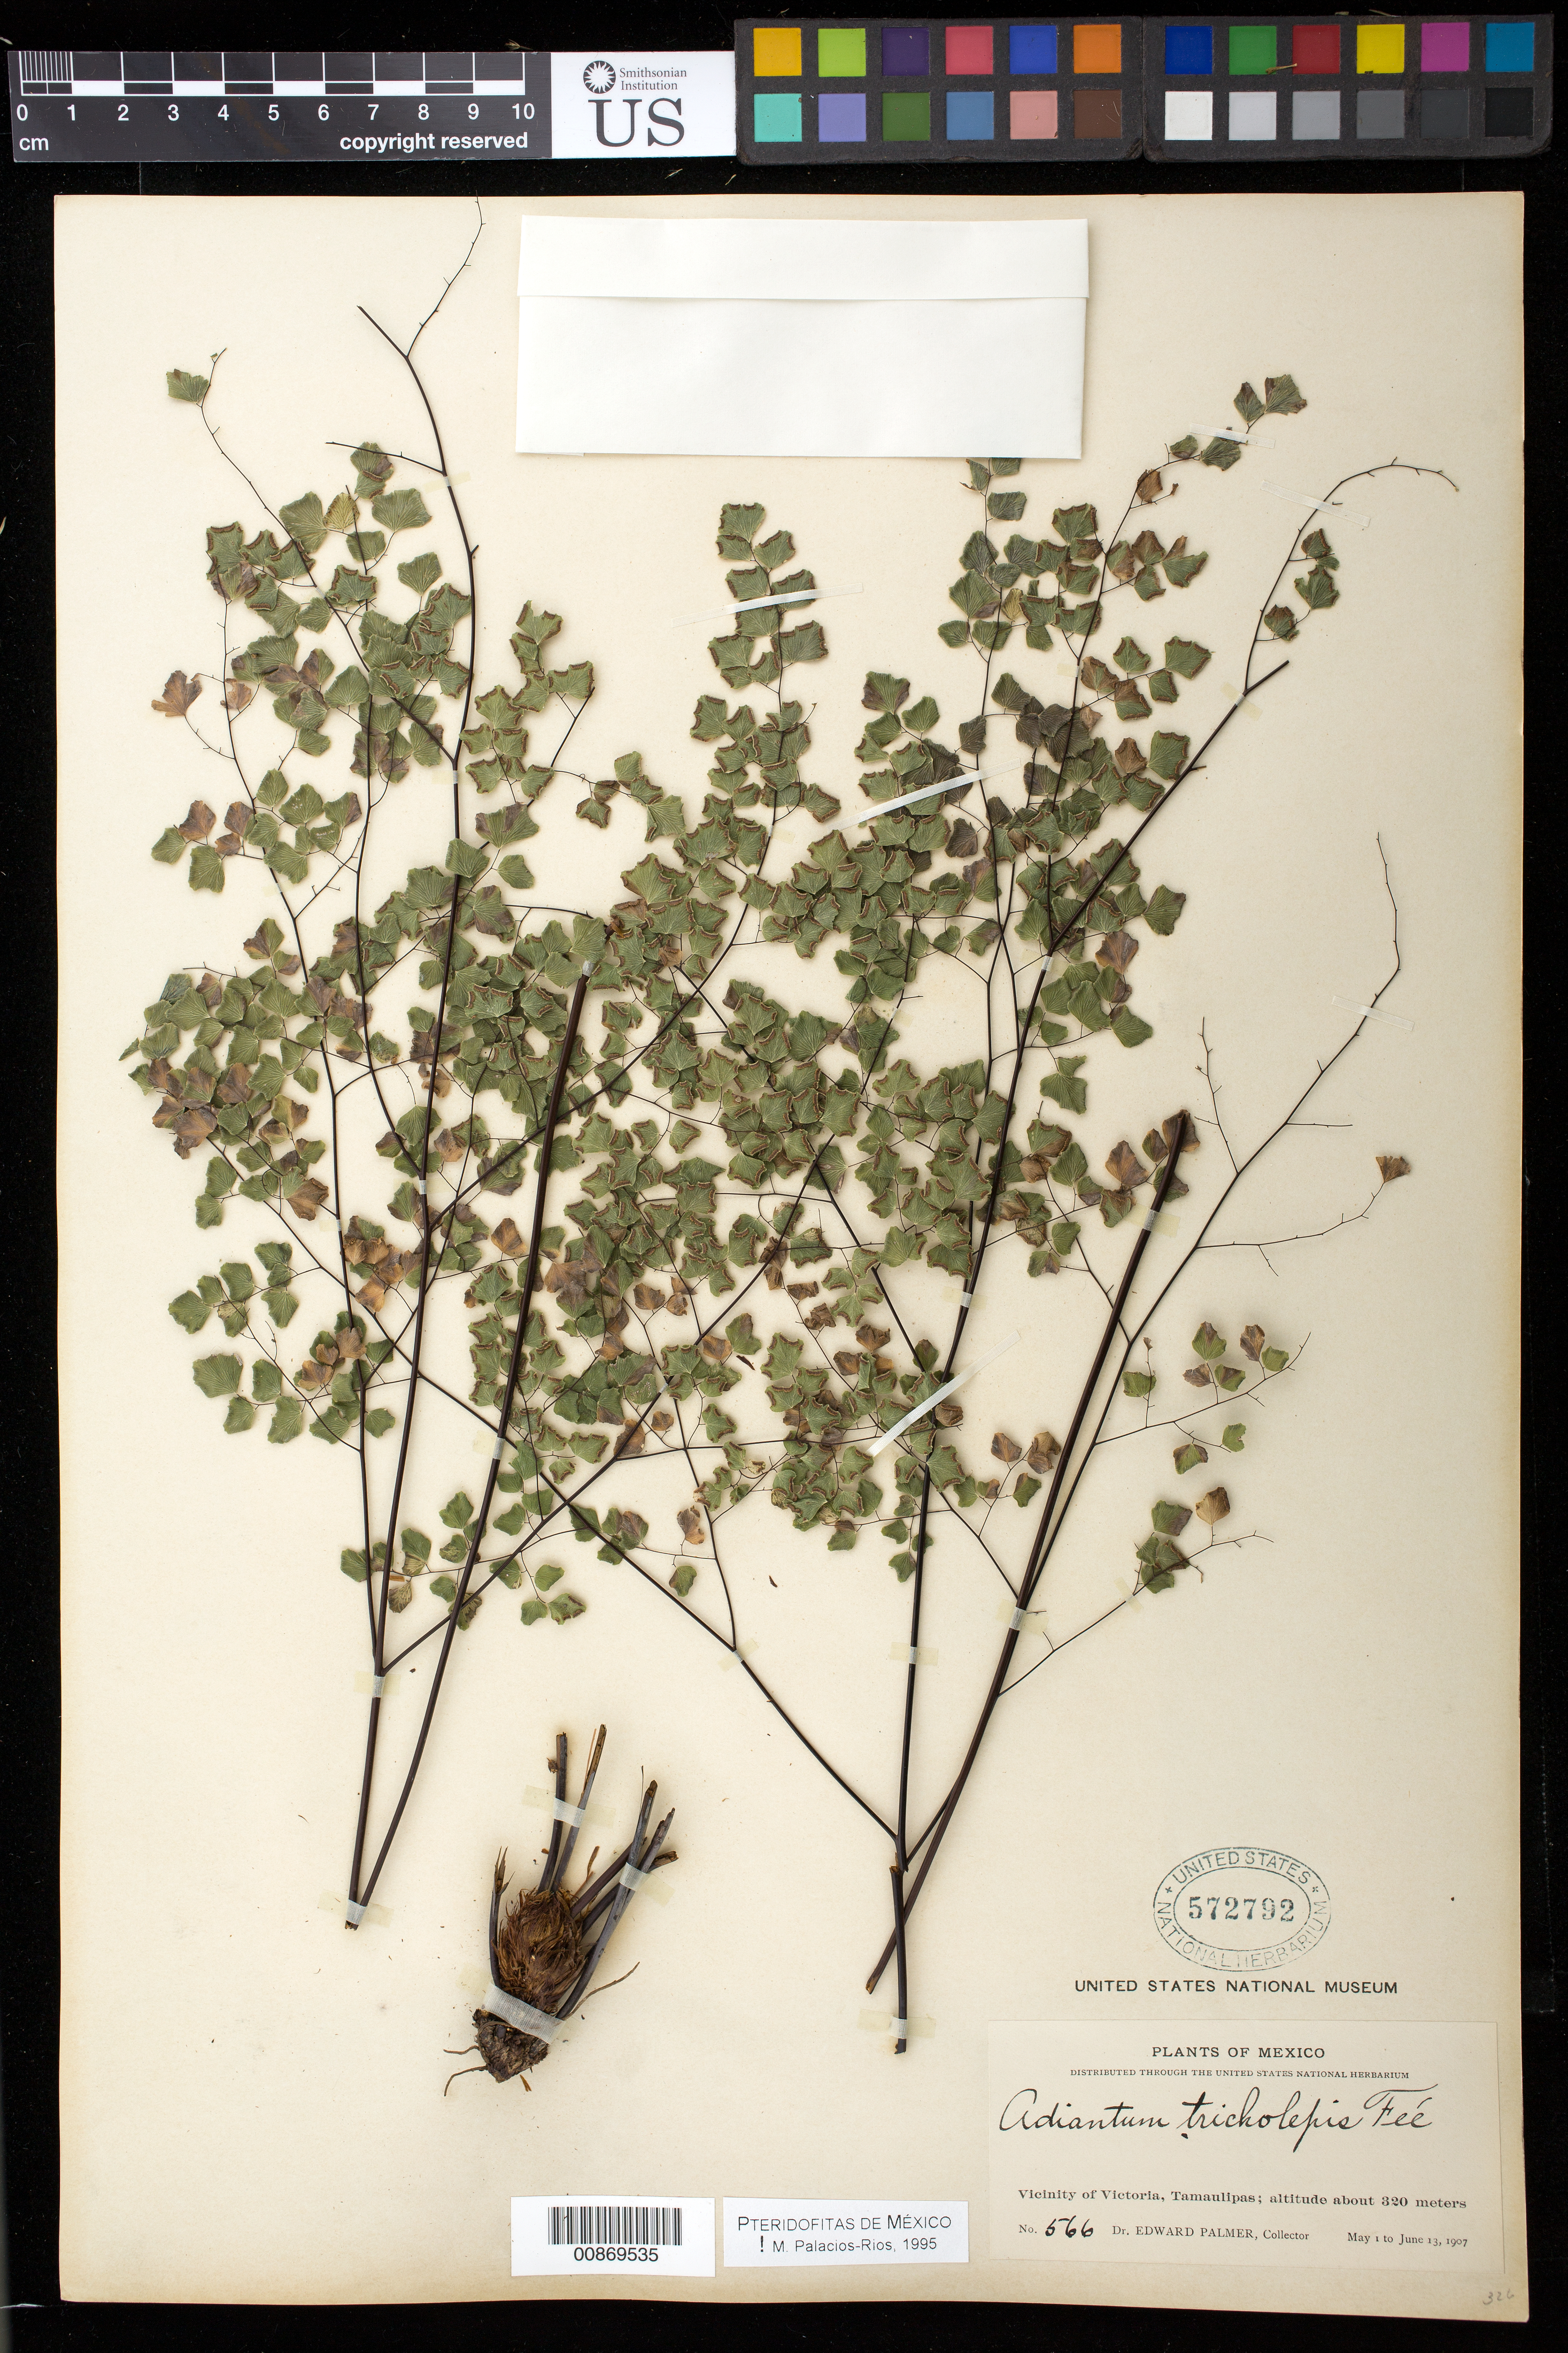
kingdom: Plantae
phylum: Tracheophyta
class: Polypodiopsida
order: Polypodiales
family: Pteridaceae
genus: Adiantum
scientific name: Adiantum tricholepis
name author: Fée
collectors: E. Palmer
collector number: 566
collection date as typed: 01 May 1907 to 13 Jun 1907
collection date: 1907-05-01/1907-06-13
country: Mexico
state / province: Tamaulipas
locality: Vicinity of Victoria.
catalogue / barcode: US 572792